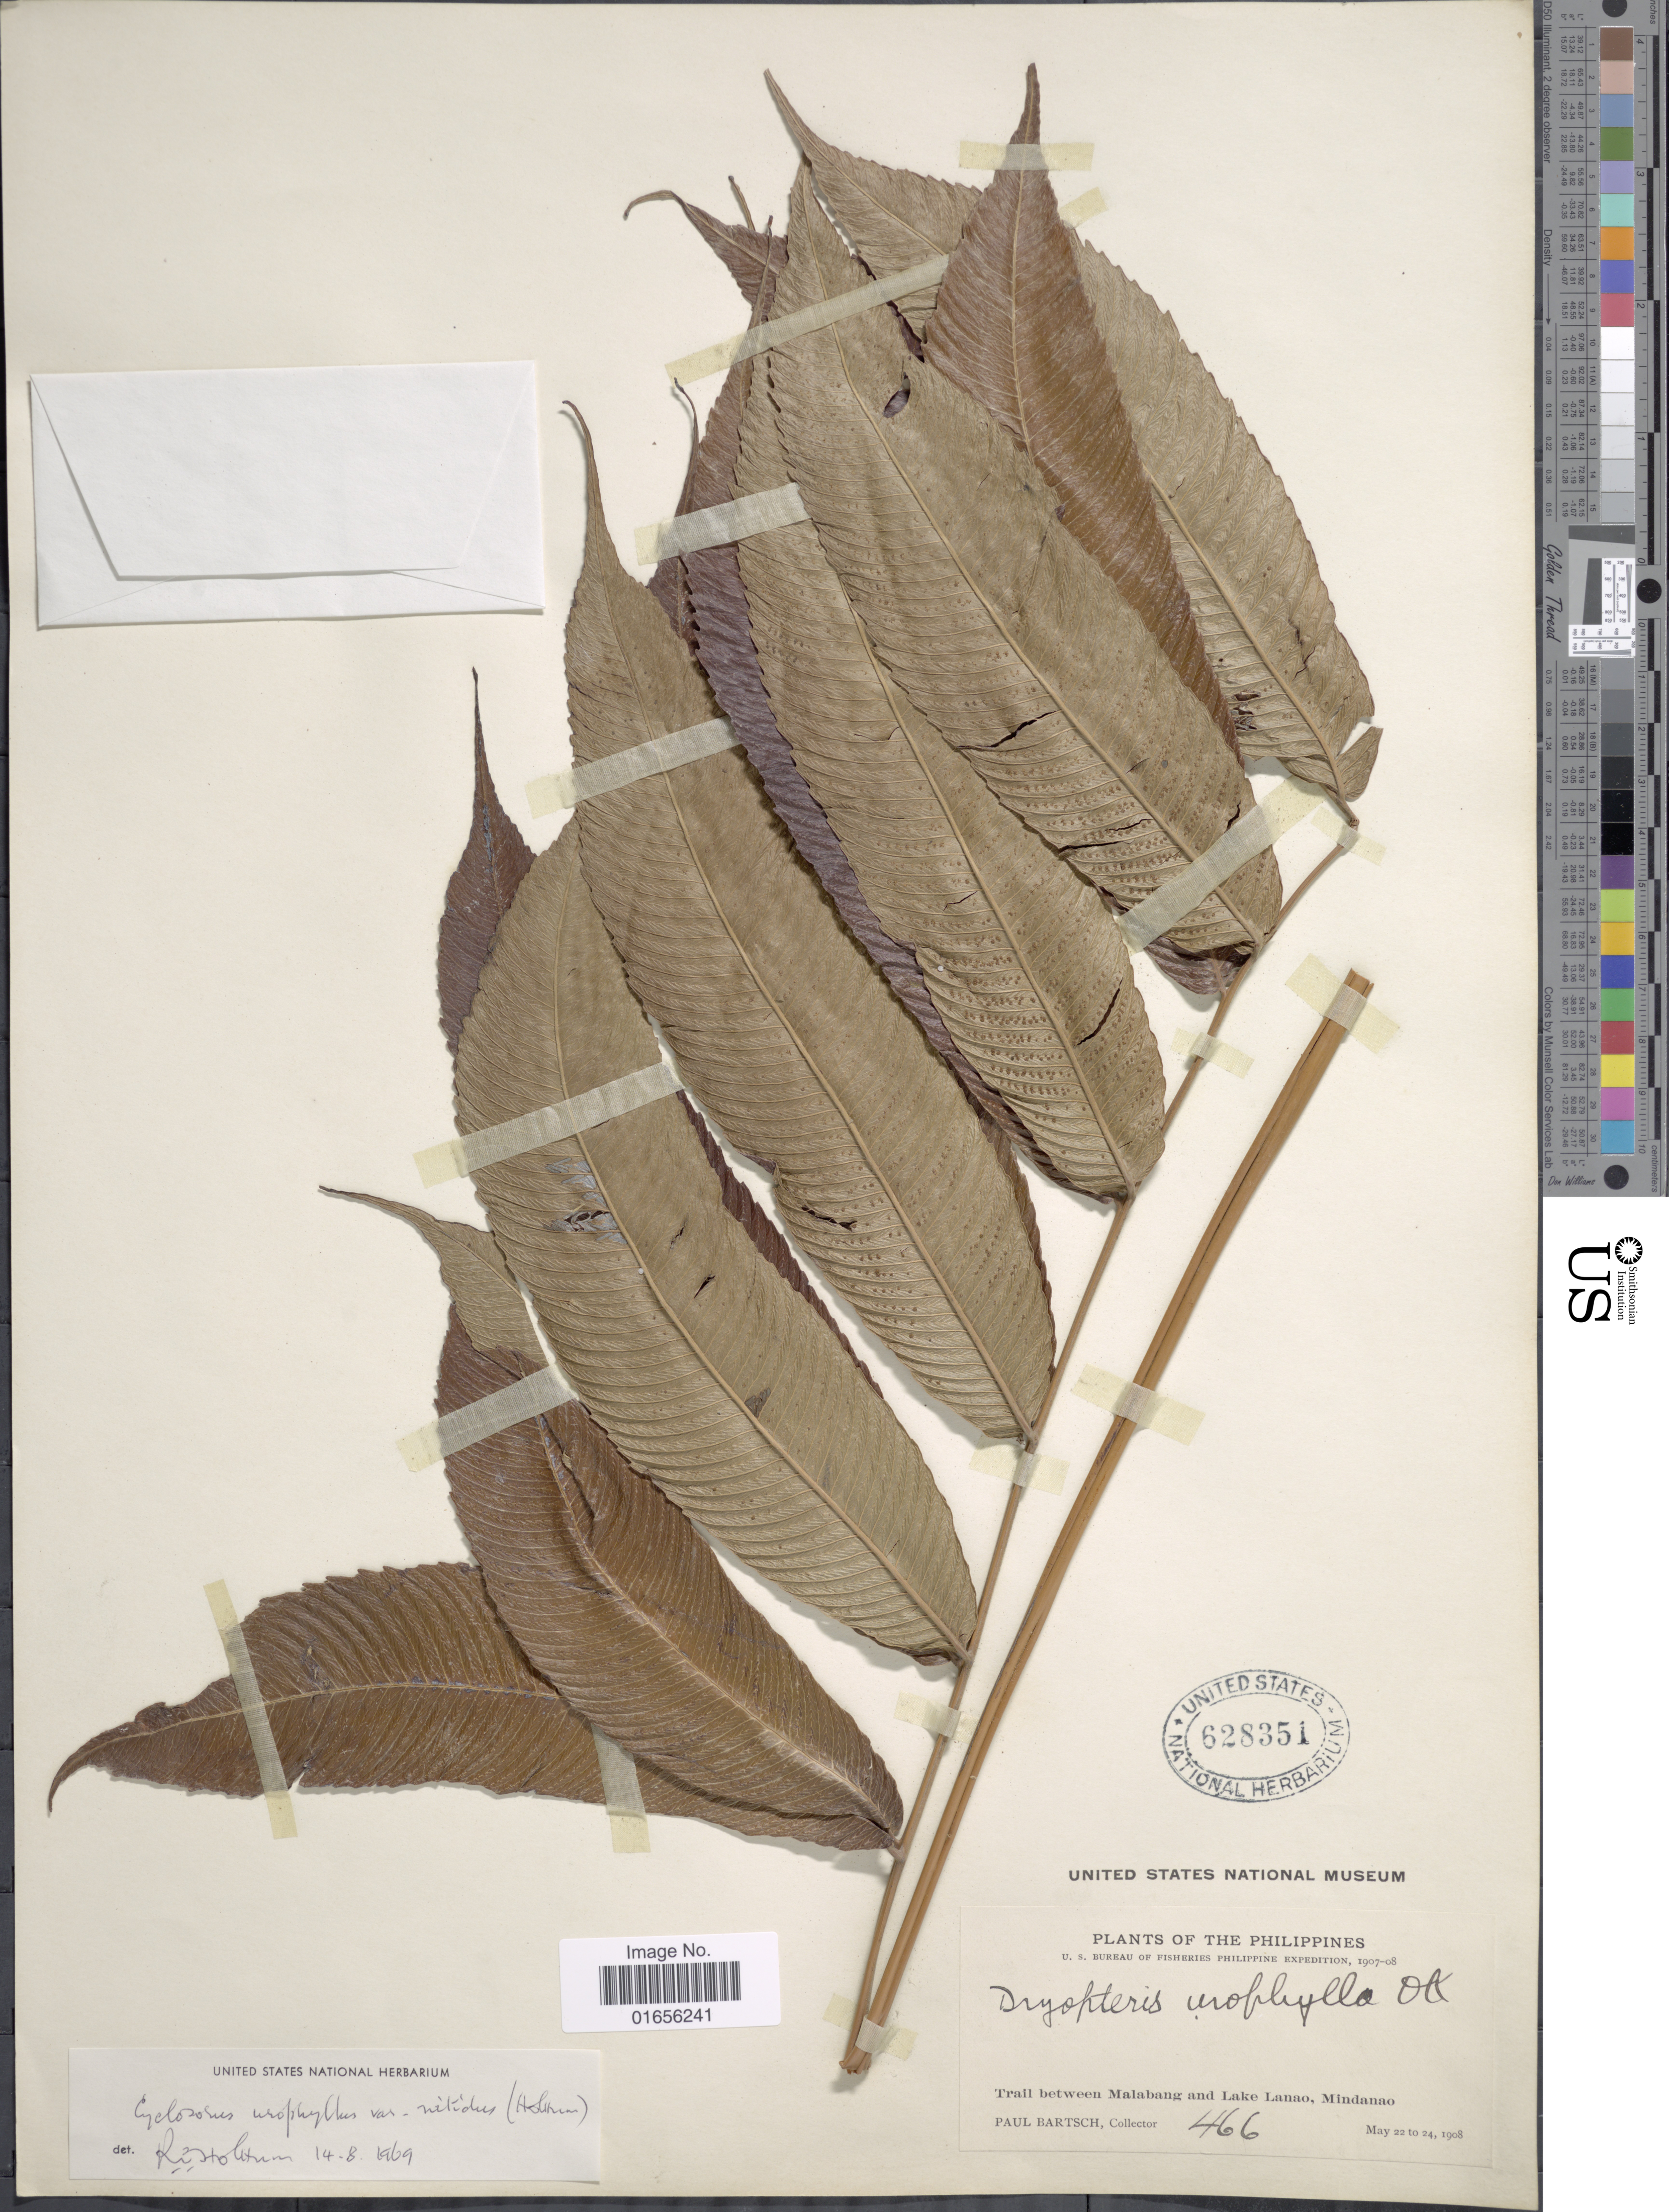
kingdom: Plantae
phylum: Tracheophyta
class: Polypodiopsida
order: Polypodiales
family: Thelypteridaceae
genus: Pronephrium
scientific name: Pronephrium nitidum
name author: Holttum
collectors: P. Bartsch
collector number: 466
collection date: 1908-05-22/1908-05-24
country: Philippines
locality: The Philippines, Trail between Malabang and Lake Lanao, Mindanao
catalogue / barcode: US 628351